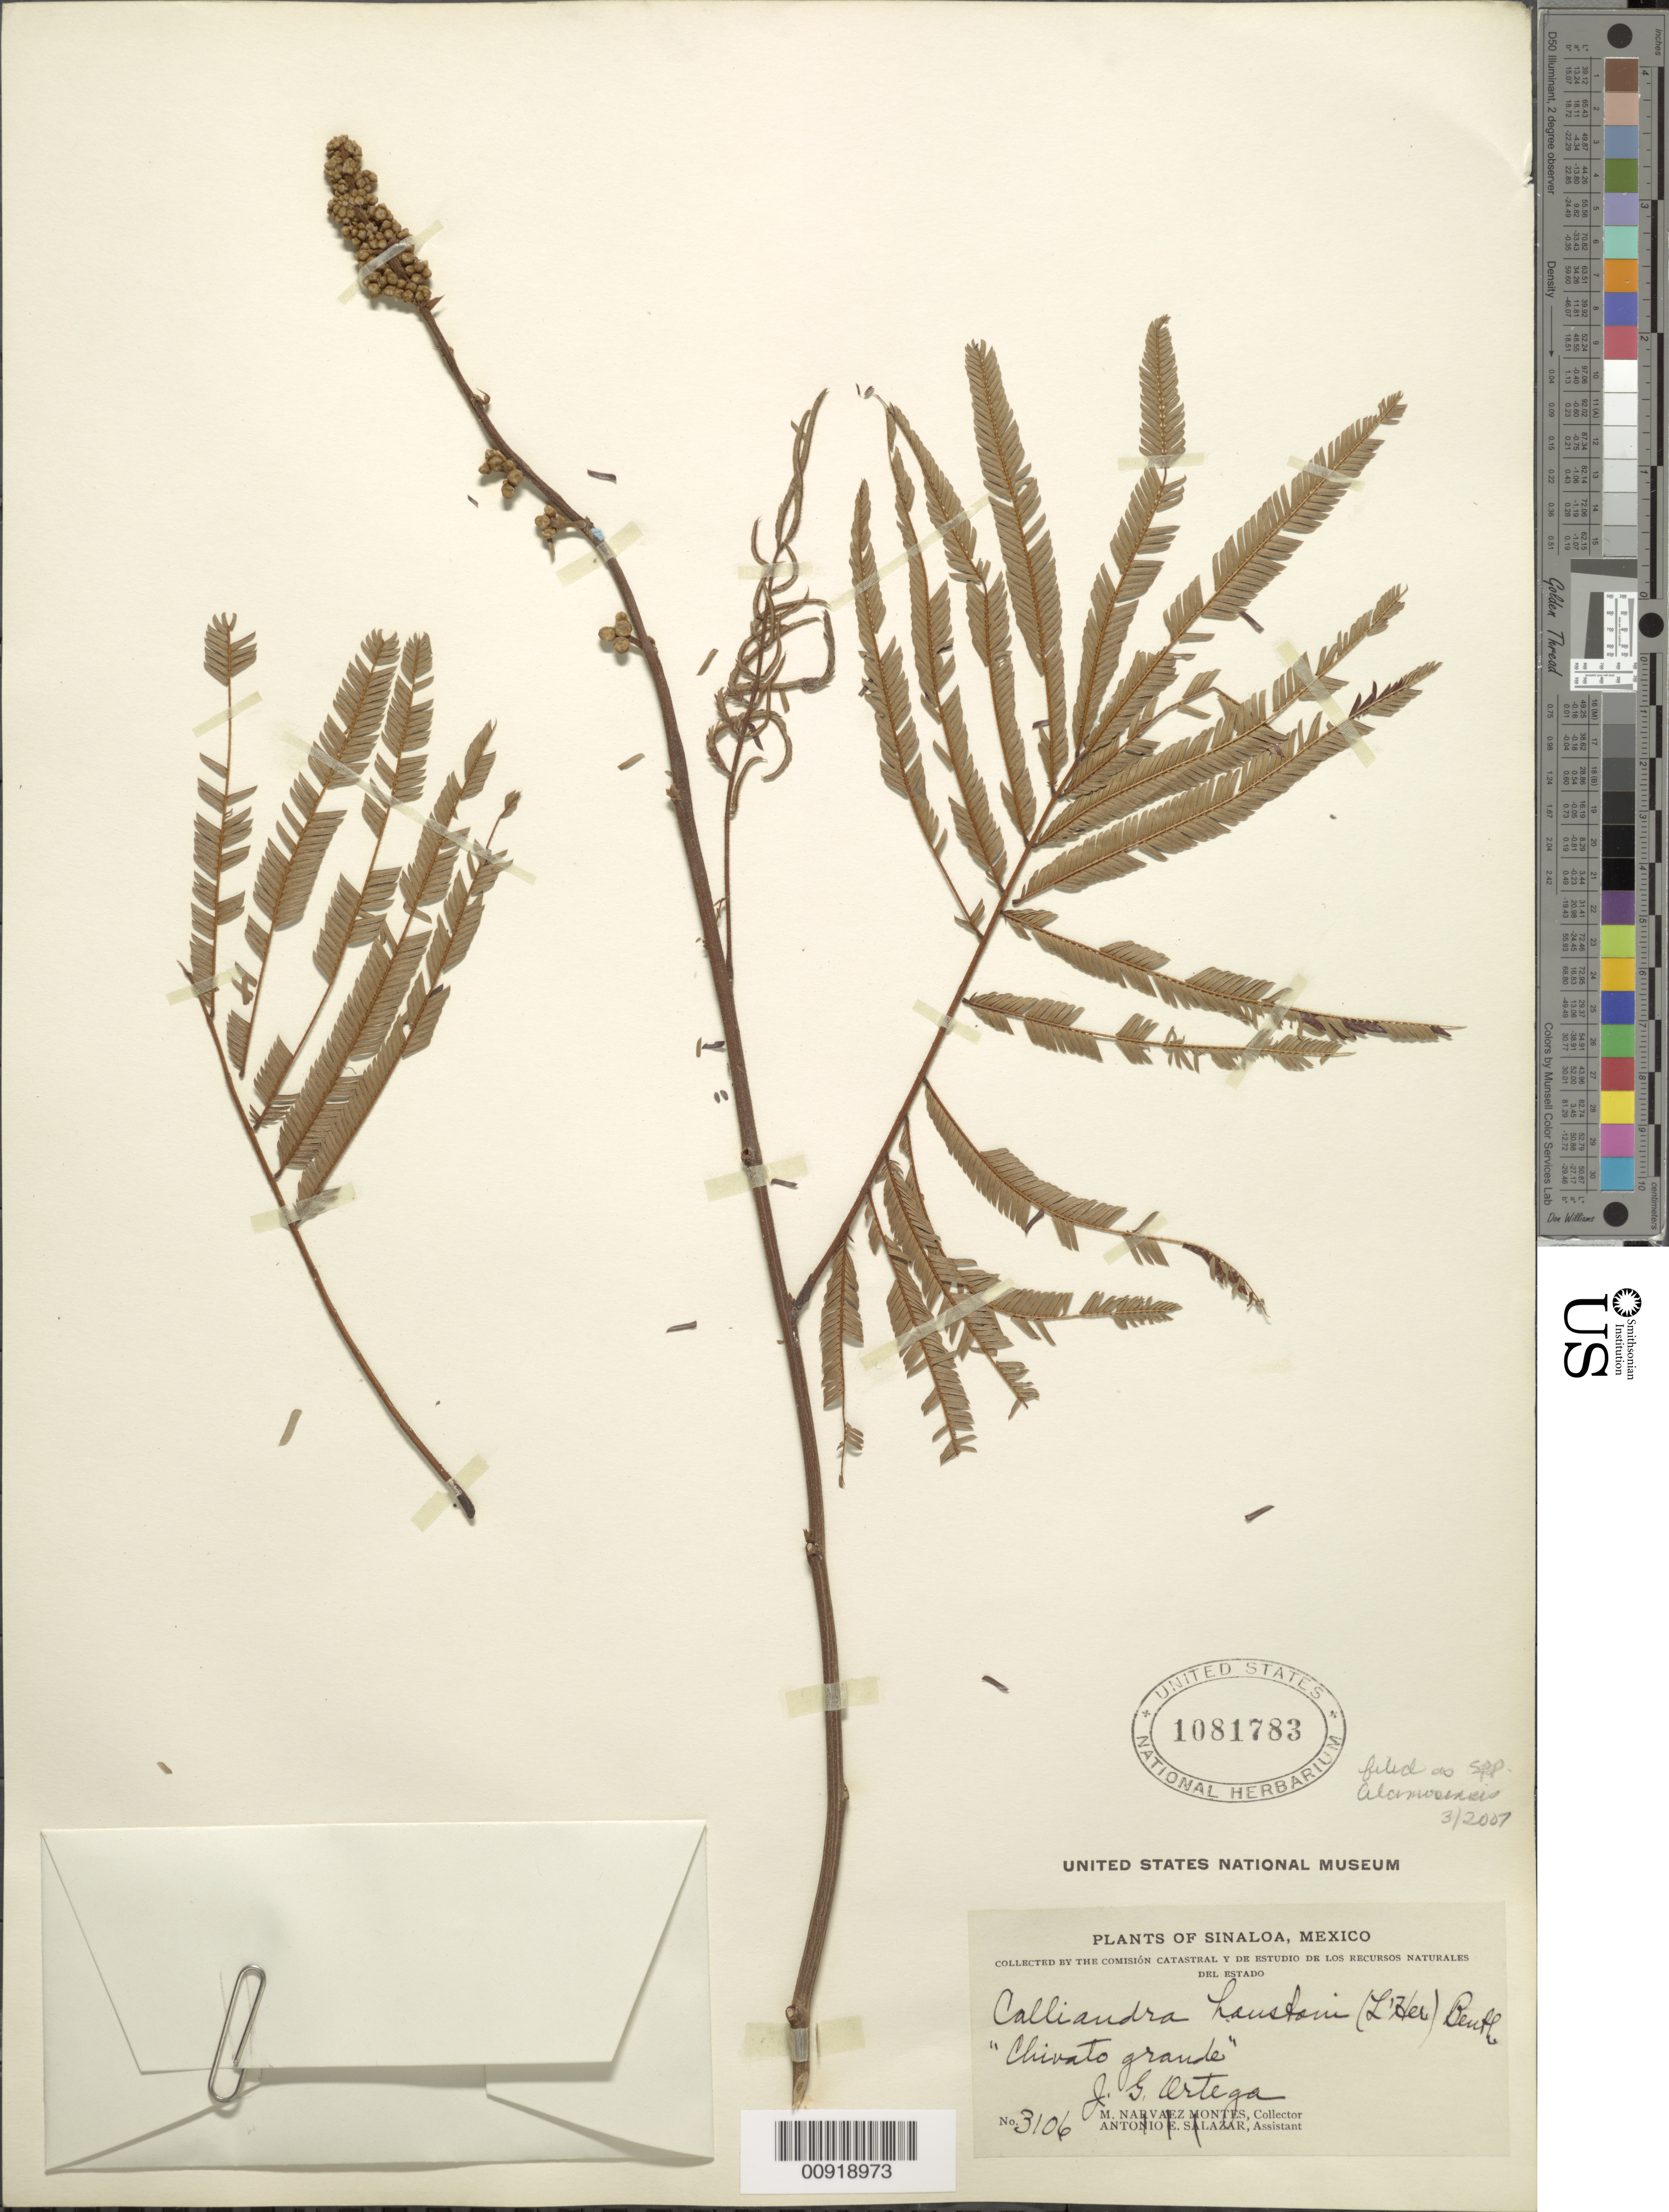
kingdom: Plantae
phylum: Tracheophyta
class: Magnoliopsida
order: Fabales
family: Fabaceae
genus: Calliandra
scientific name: Calliandra houstoniana subsp. alamosensis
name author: (Mill.) Standl.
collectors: J. Ortega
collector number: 3106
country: Mexico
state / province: Sinaloa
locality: Sinaloa.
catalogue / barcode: US 1081783